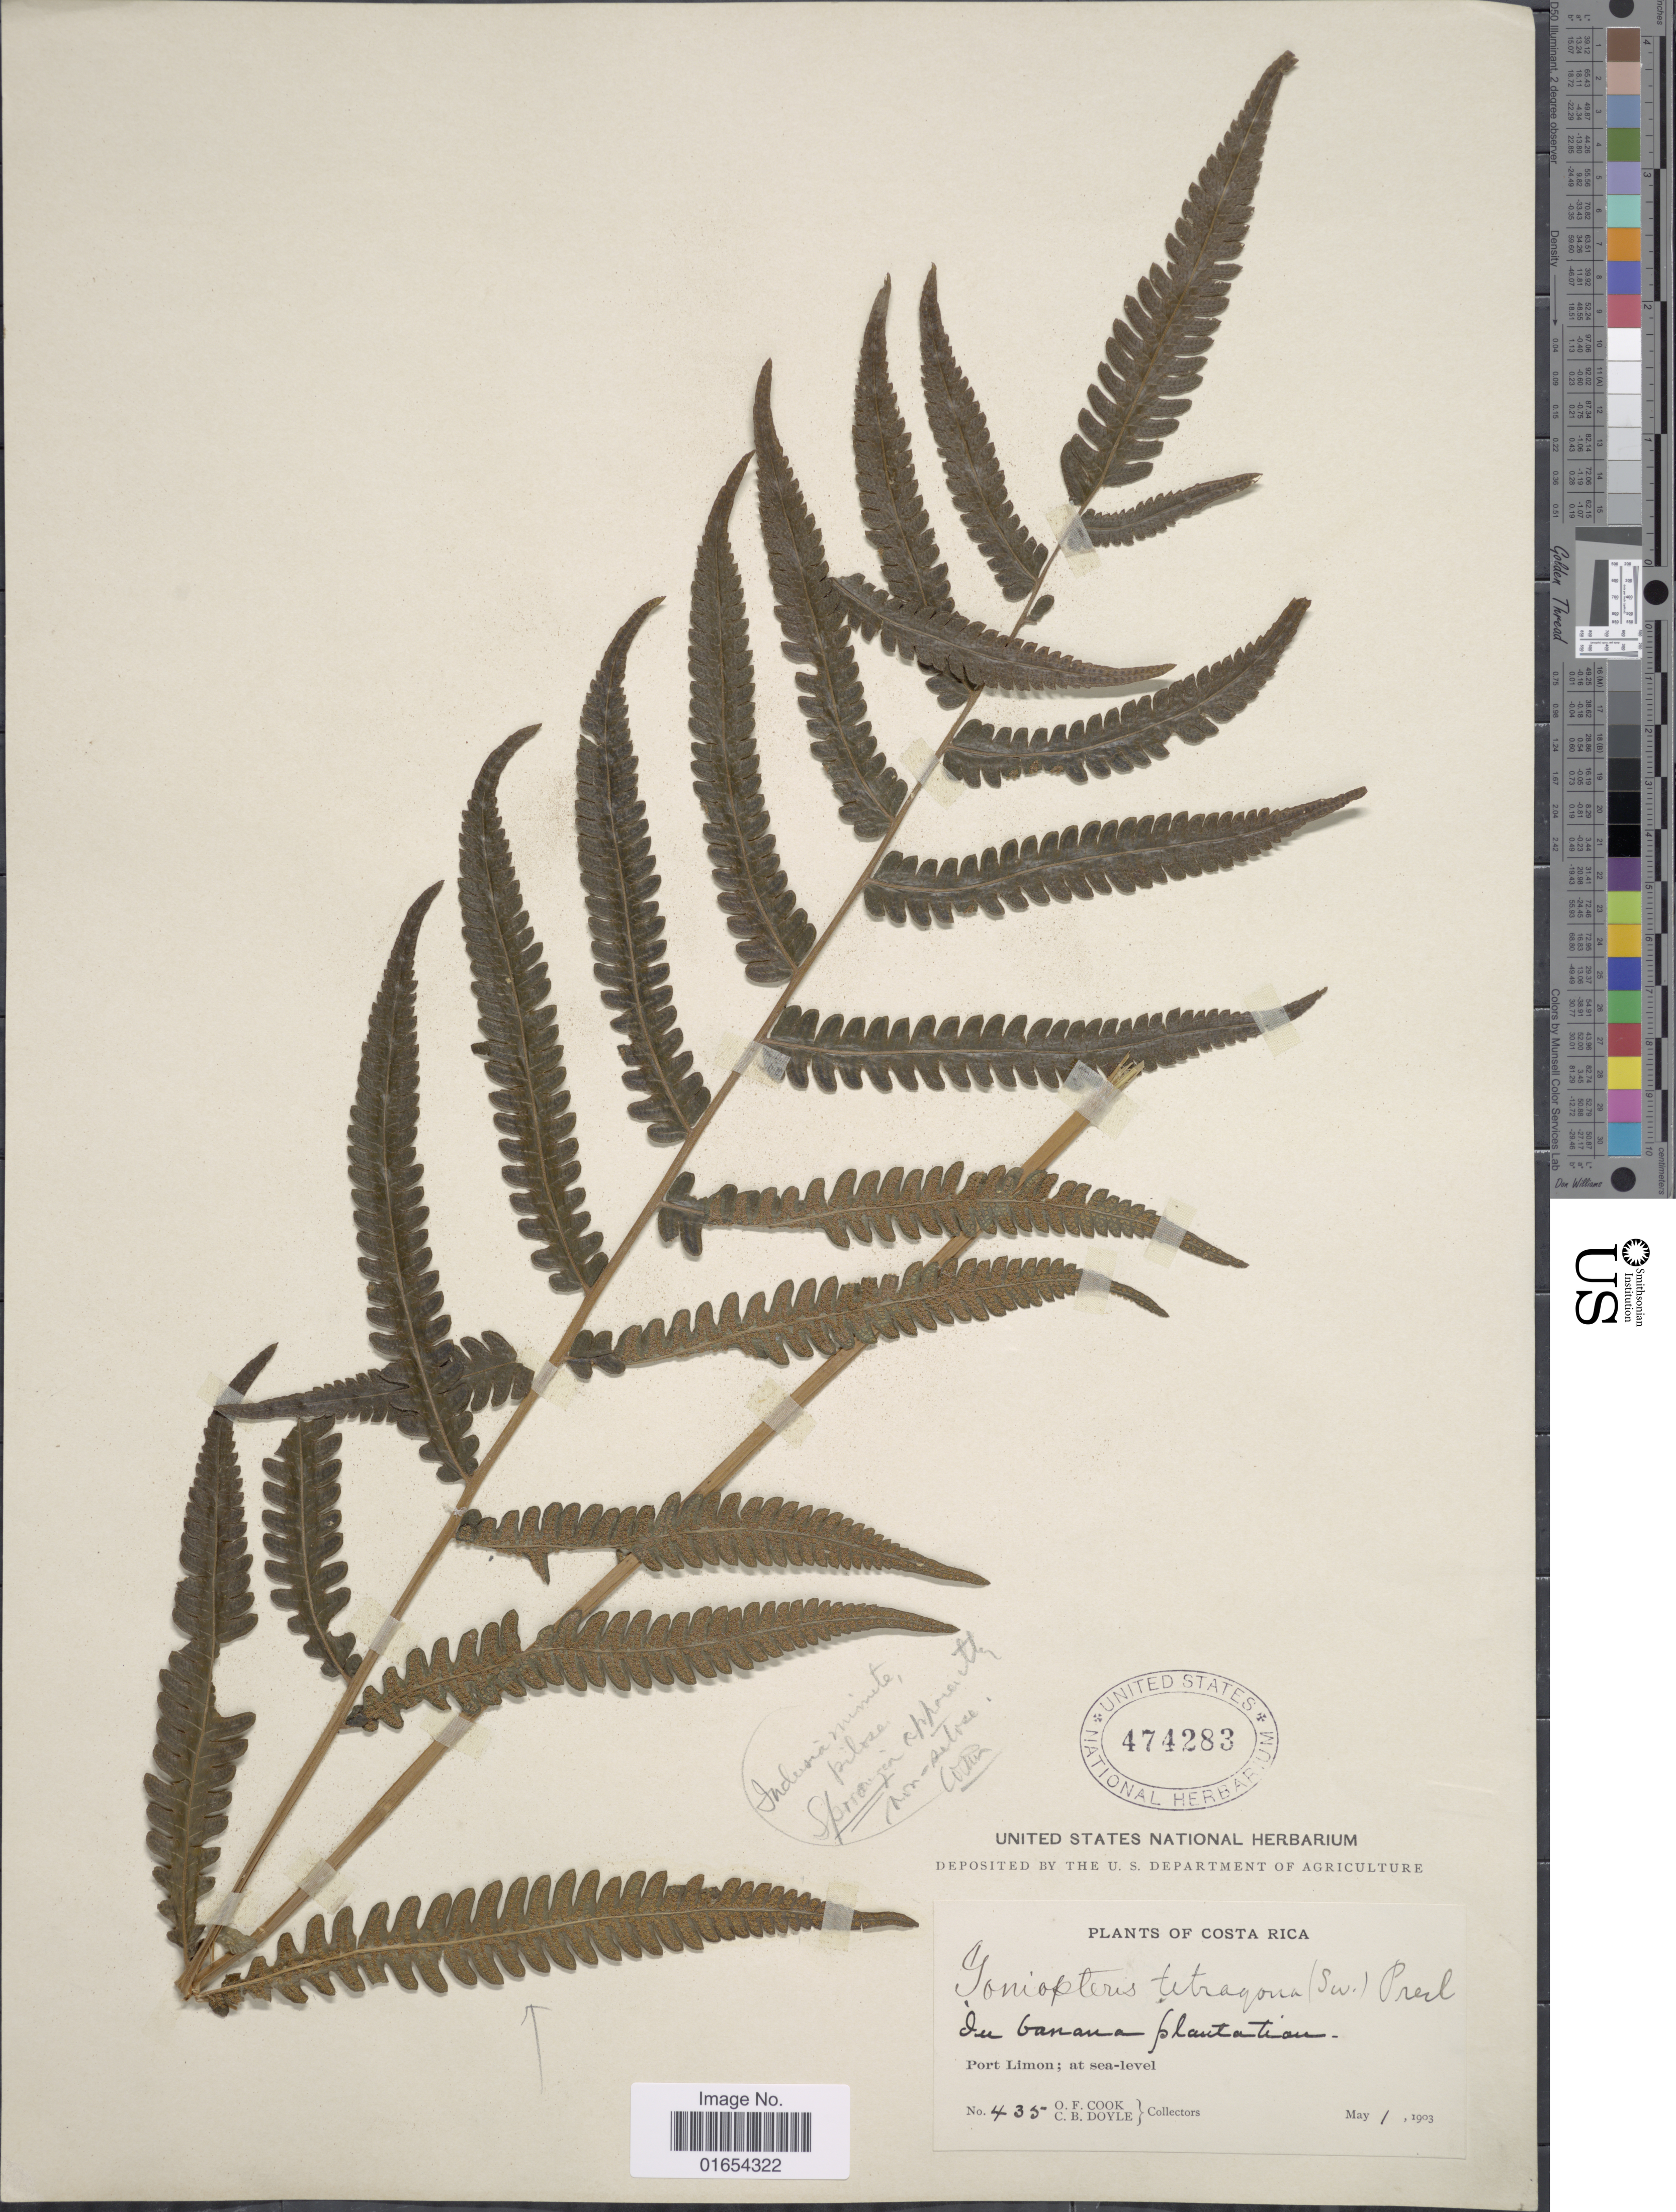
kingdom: Plantae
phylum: Tracheophyta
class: Polypodiopsida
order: Polypodiales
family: Thelypteridaceae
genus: Goniopteris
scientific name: Goniopteris tetragona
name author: (C. Presl) Sw.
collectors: O. F. Cook & C. Doyle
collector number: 435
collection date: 1903-05-01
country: Costa Rica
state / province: Limón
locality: In banana plantation, Port Limon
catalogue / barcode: US 474283